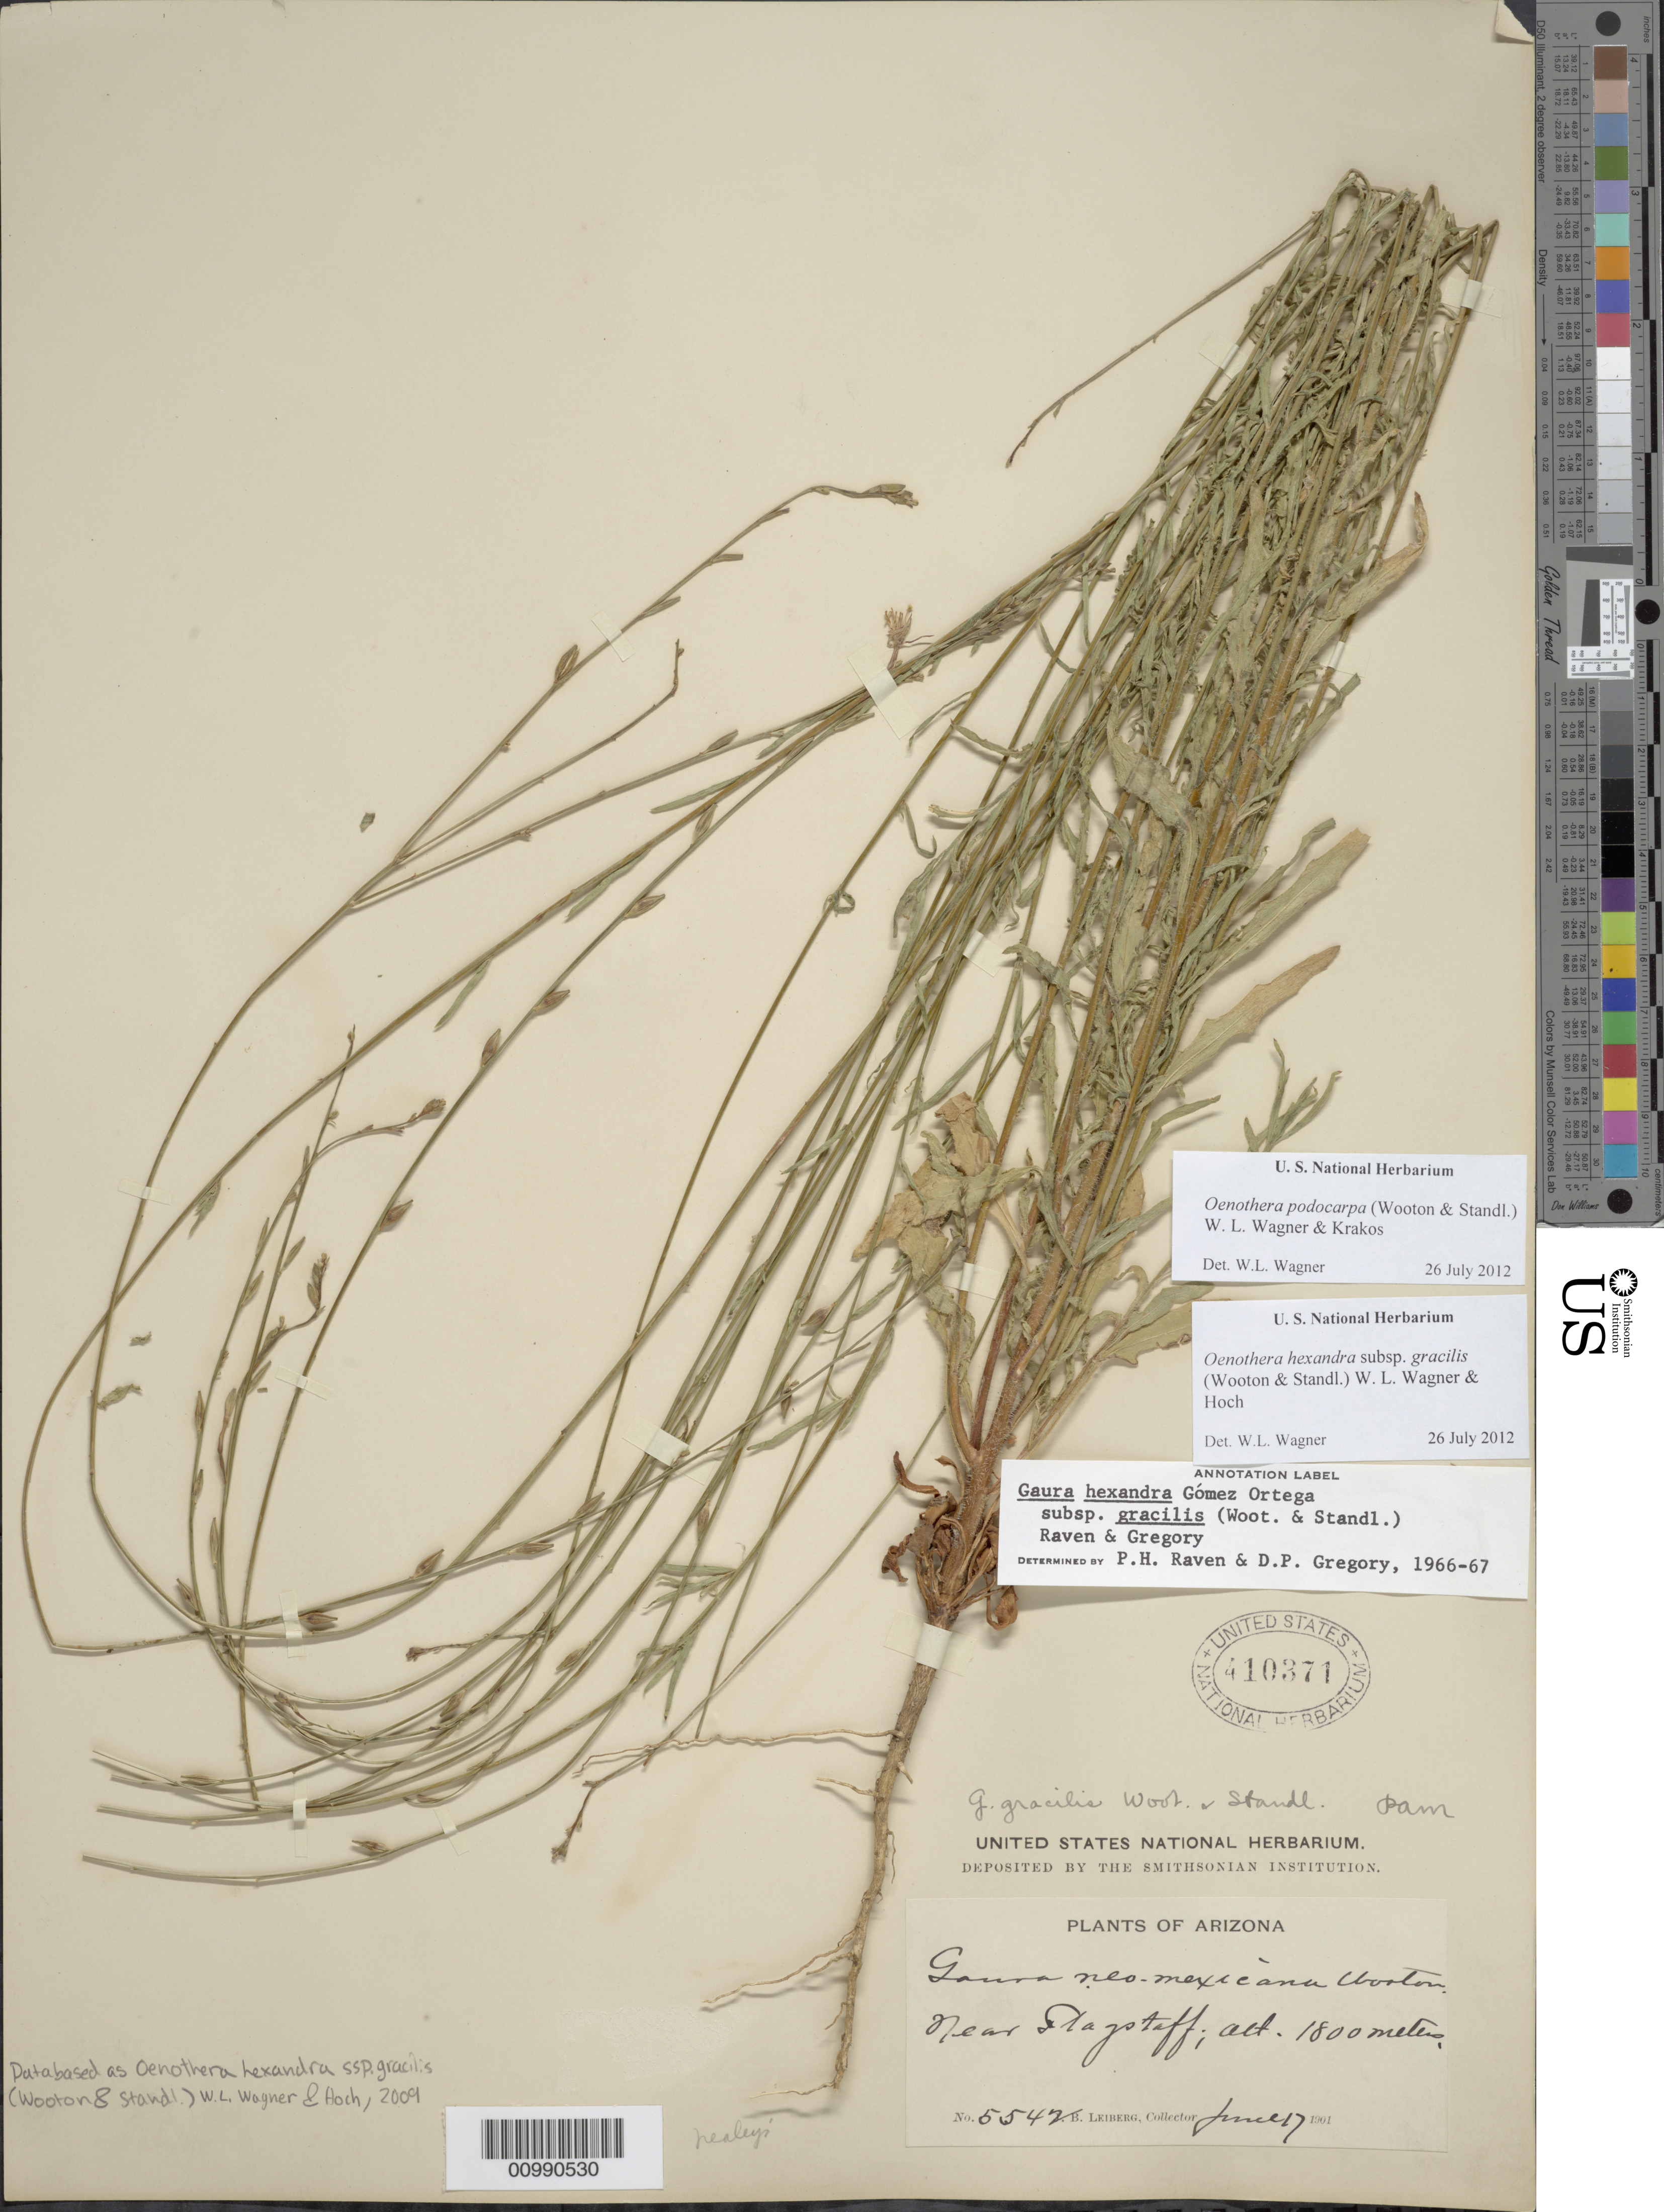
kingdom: Plantae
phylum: Tracheophyta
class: Magnoliopsida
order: Myrtales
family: Onagraceae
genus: Oenothera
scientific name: Oenothera podocarpa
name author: (Wooton & Standl.) Krakos & W.L. Wagner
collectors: J. Leiberg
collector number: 5542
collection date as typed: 17 Jun 1903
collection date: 1903-06-17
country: United States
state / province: Arizona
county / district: Coconino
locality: Near Flagstaff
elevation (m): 1800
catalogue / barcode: US 410371